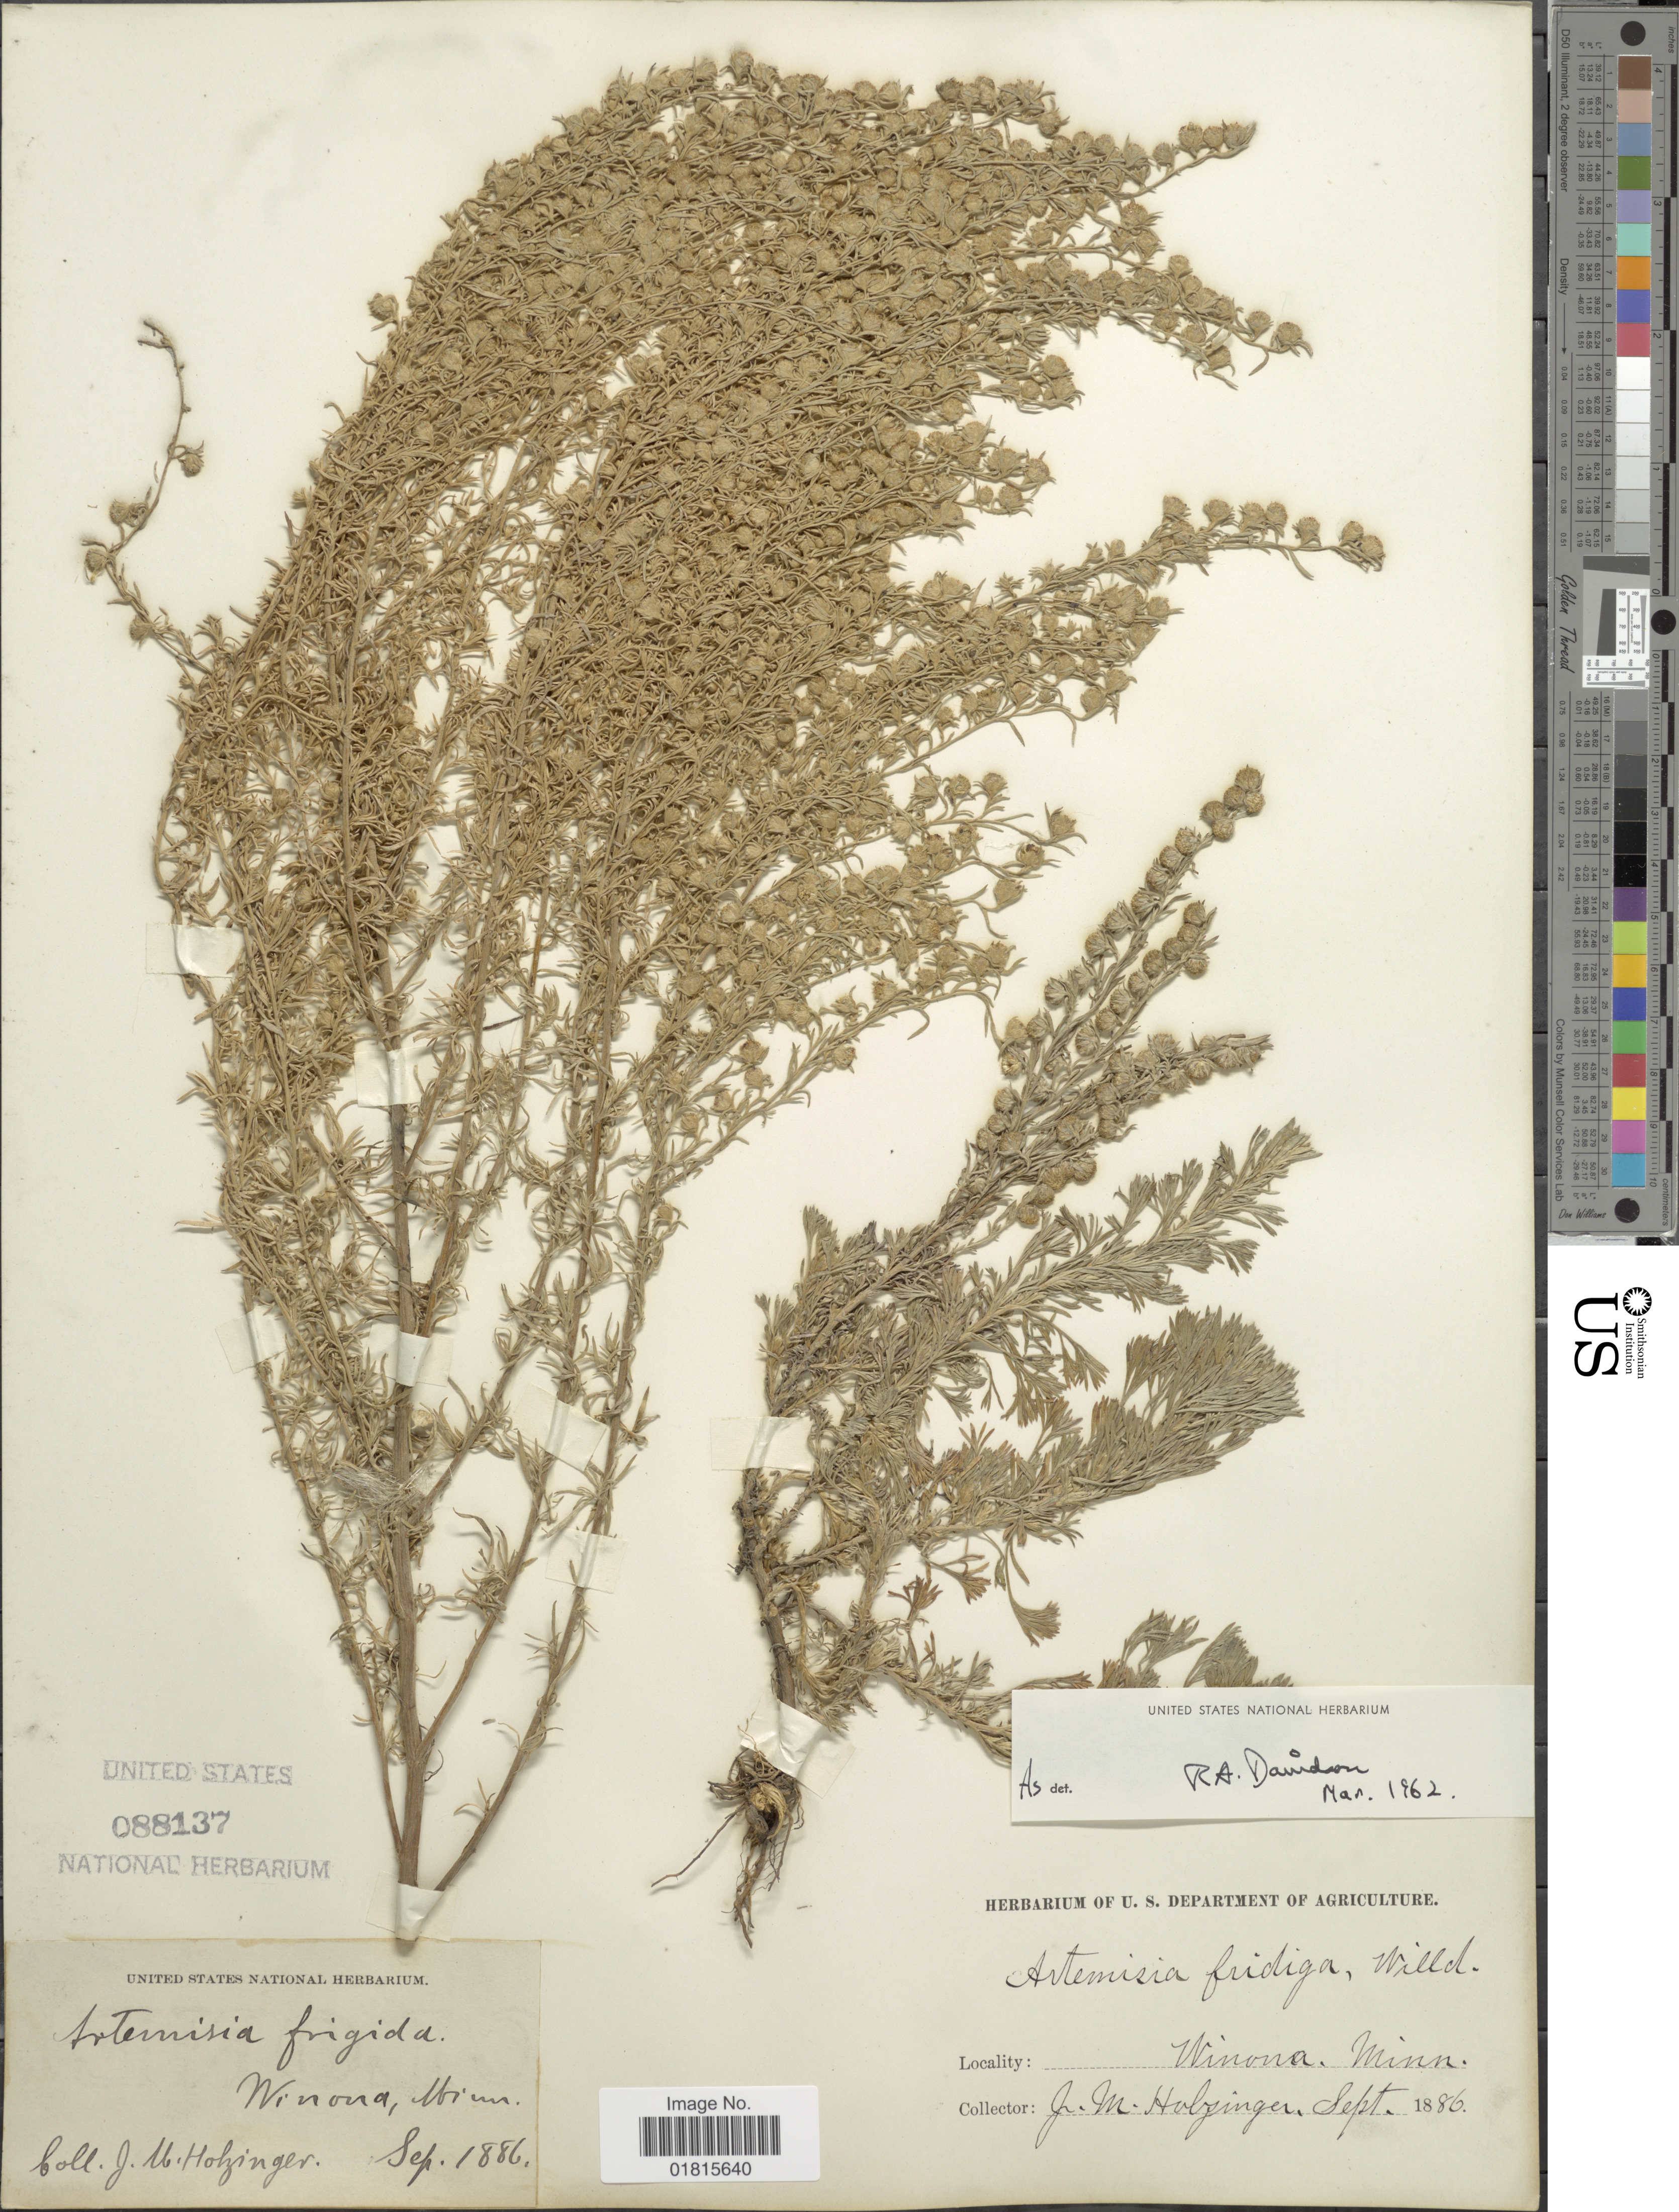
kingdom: Plantae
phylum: Tracheophyta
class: Magnoliopsida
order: Asterales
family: Asteraceae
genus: Artemisia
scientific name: Artemisia frigida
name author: Willd.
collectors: J. M. Holzinger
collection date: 1886-09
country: United States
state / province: Minnesota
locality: Winona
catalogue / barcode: US 88137